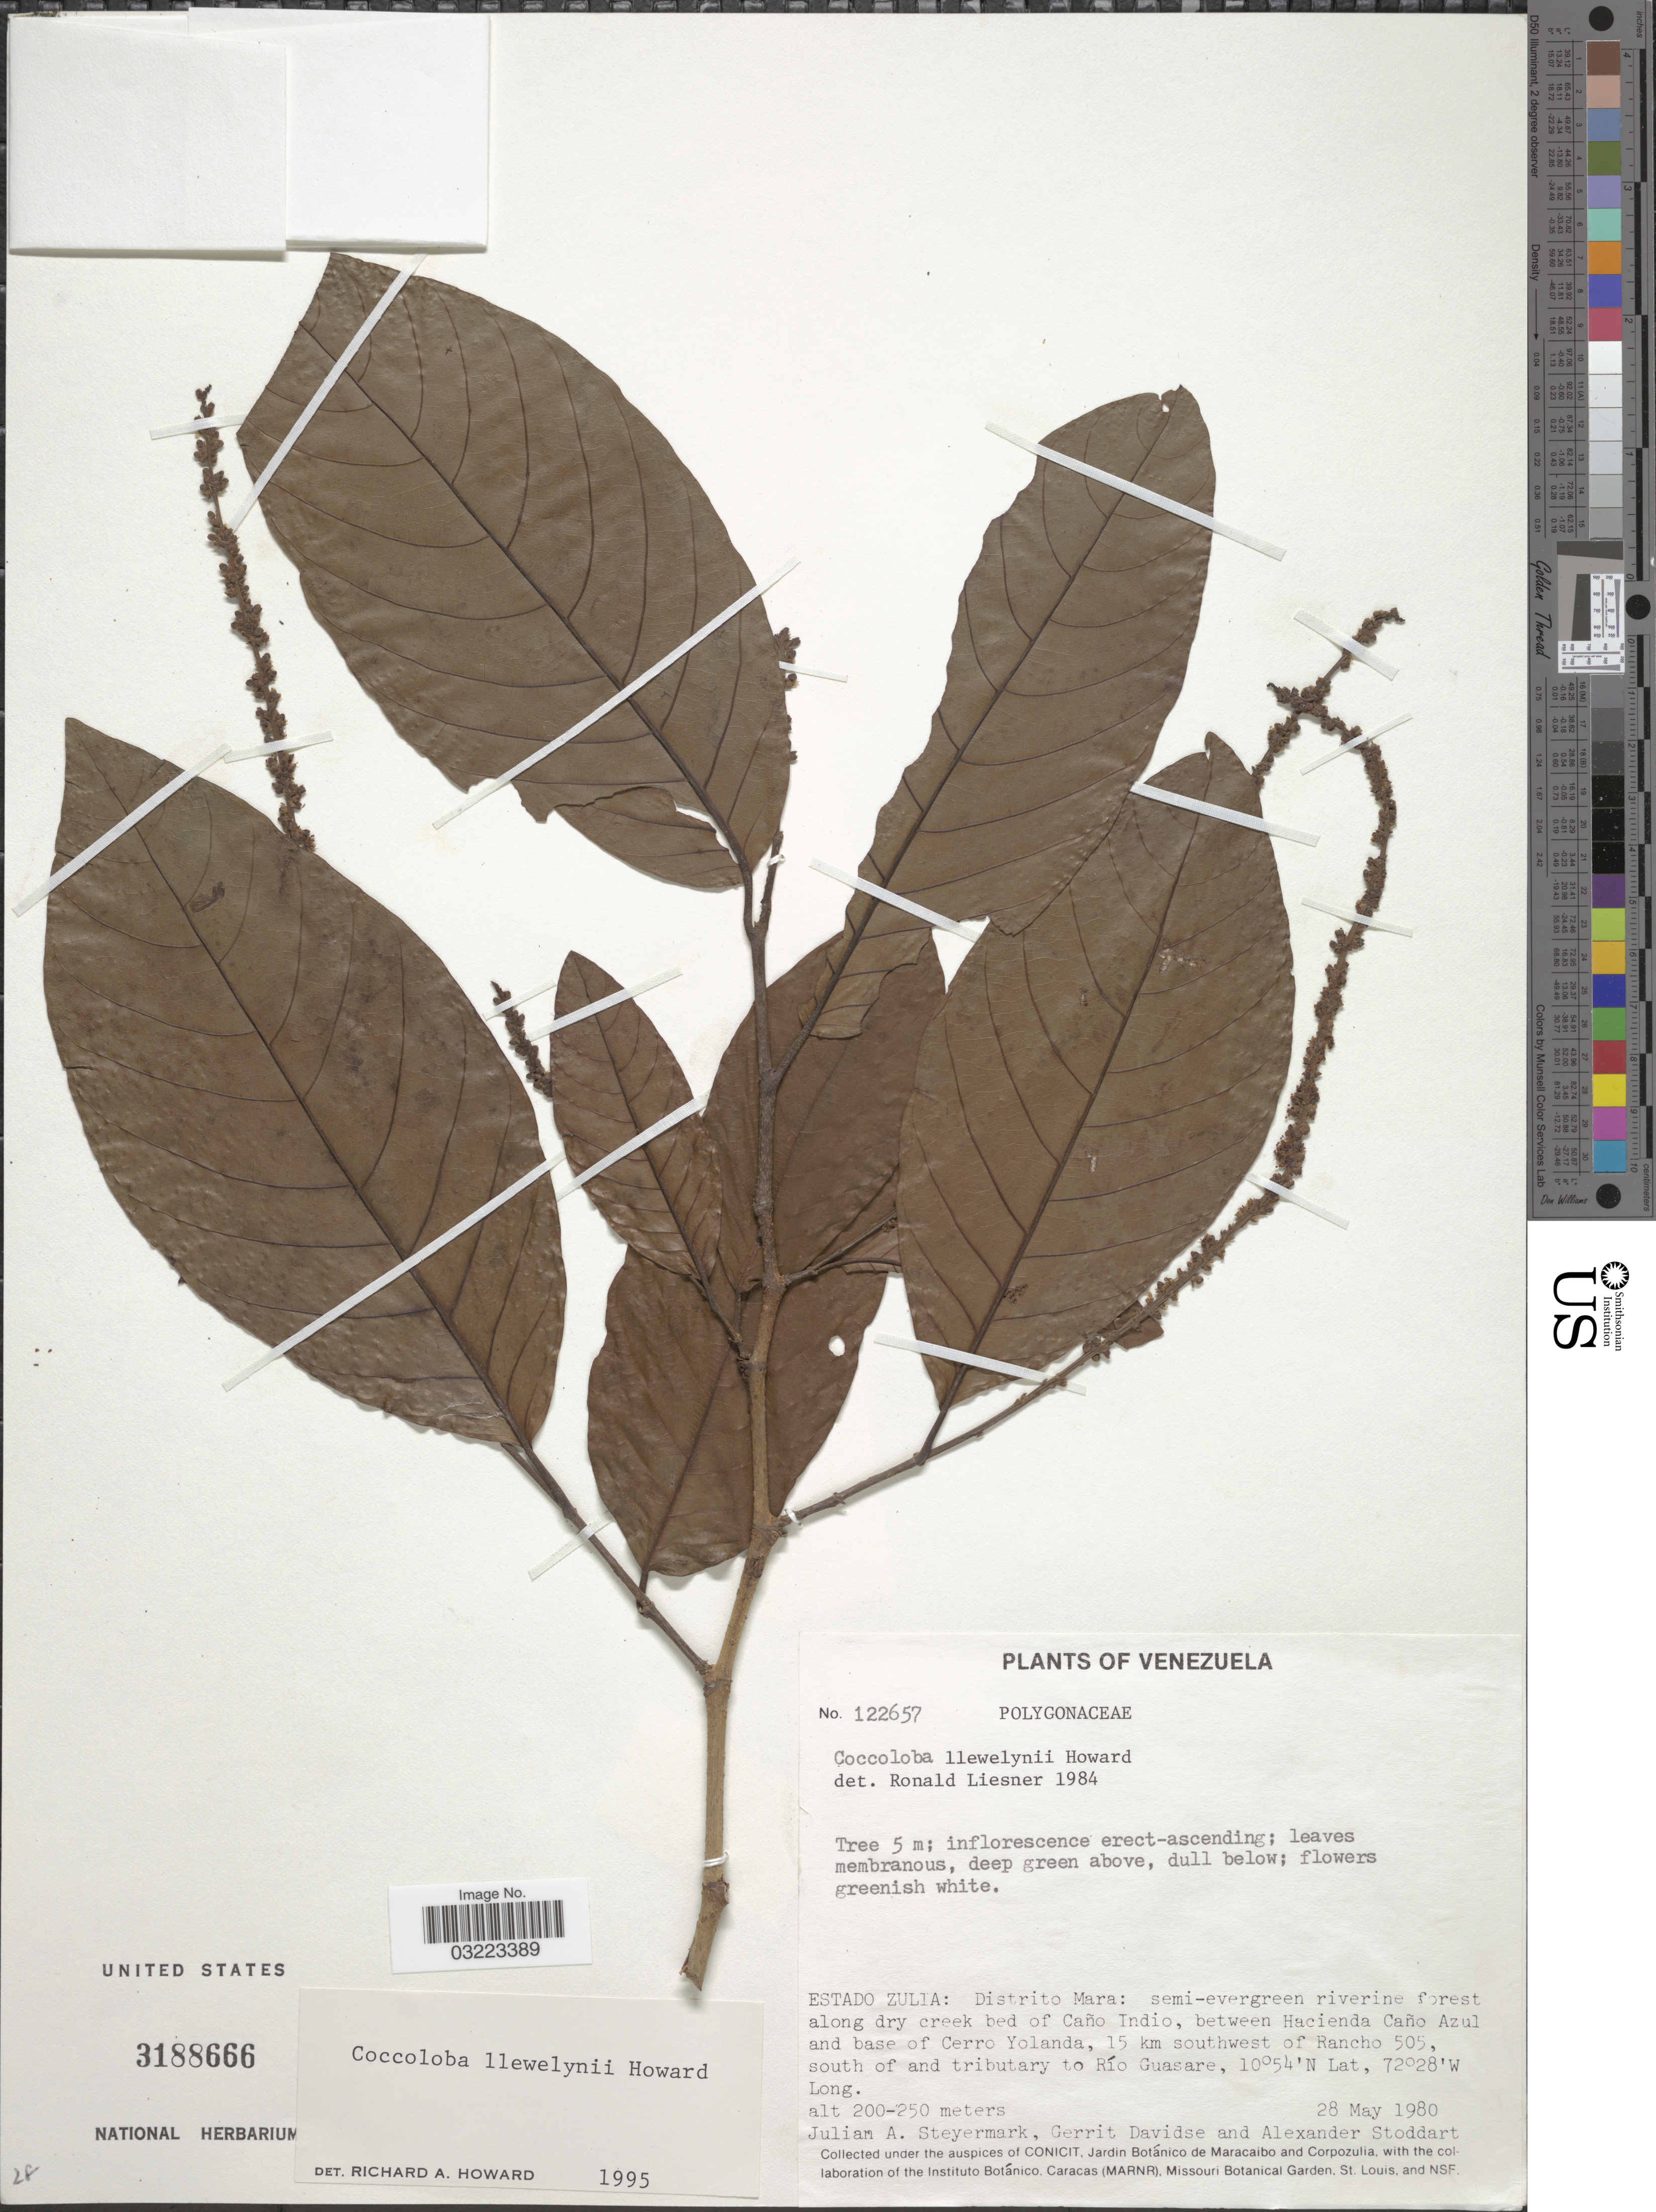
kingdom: Plantae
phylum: Tracheophyta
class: Magnoliopsida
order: Caryophyllales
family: Polygonaceae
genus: Coccoloba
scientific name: Coccoloba llewelynii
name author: R.A. Howard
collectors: J. Steyermark, G. Davidse & A. Stoddart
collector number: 122657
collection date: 1980-05-28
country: Venezuela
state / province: Zulia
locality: Distrito Mara: along dry creek bed of Caño Indio, between Hacienda Caño Azul and base of Cerro Yolanda, 15 km southwest of Rancho 505, south of and tributary to Río Guasare.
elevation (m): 200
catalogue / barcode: US 3188666